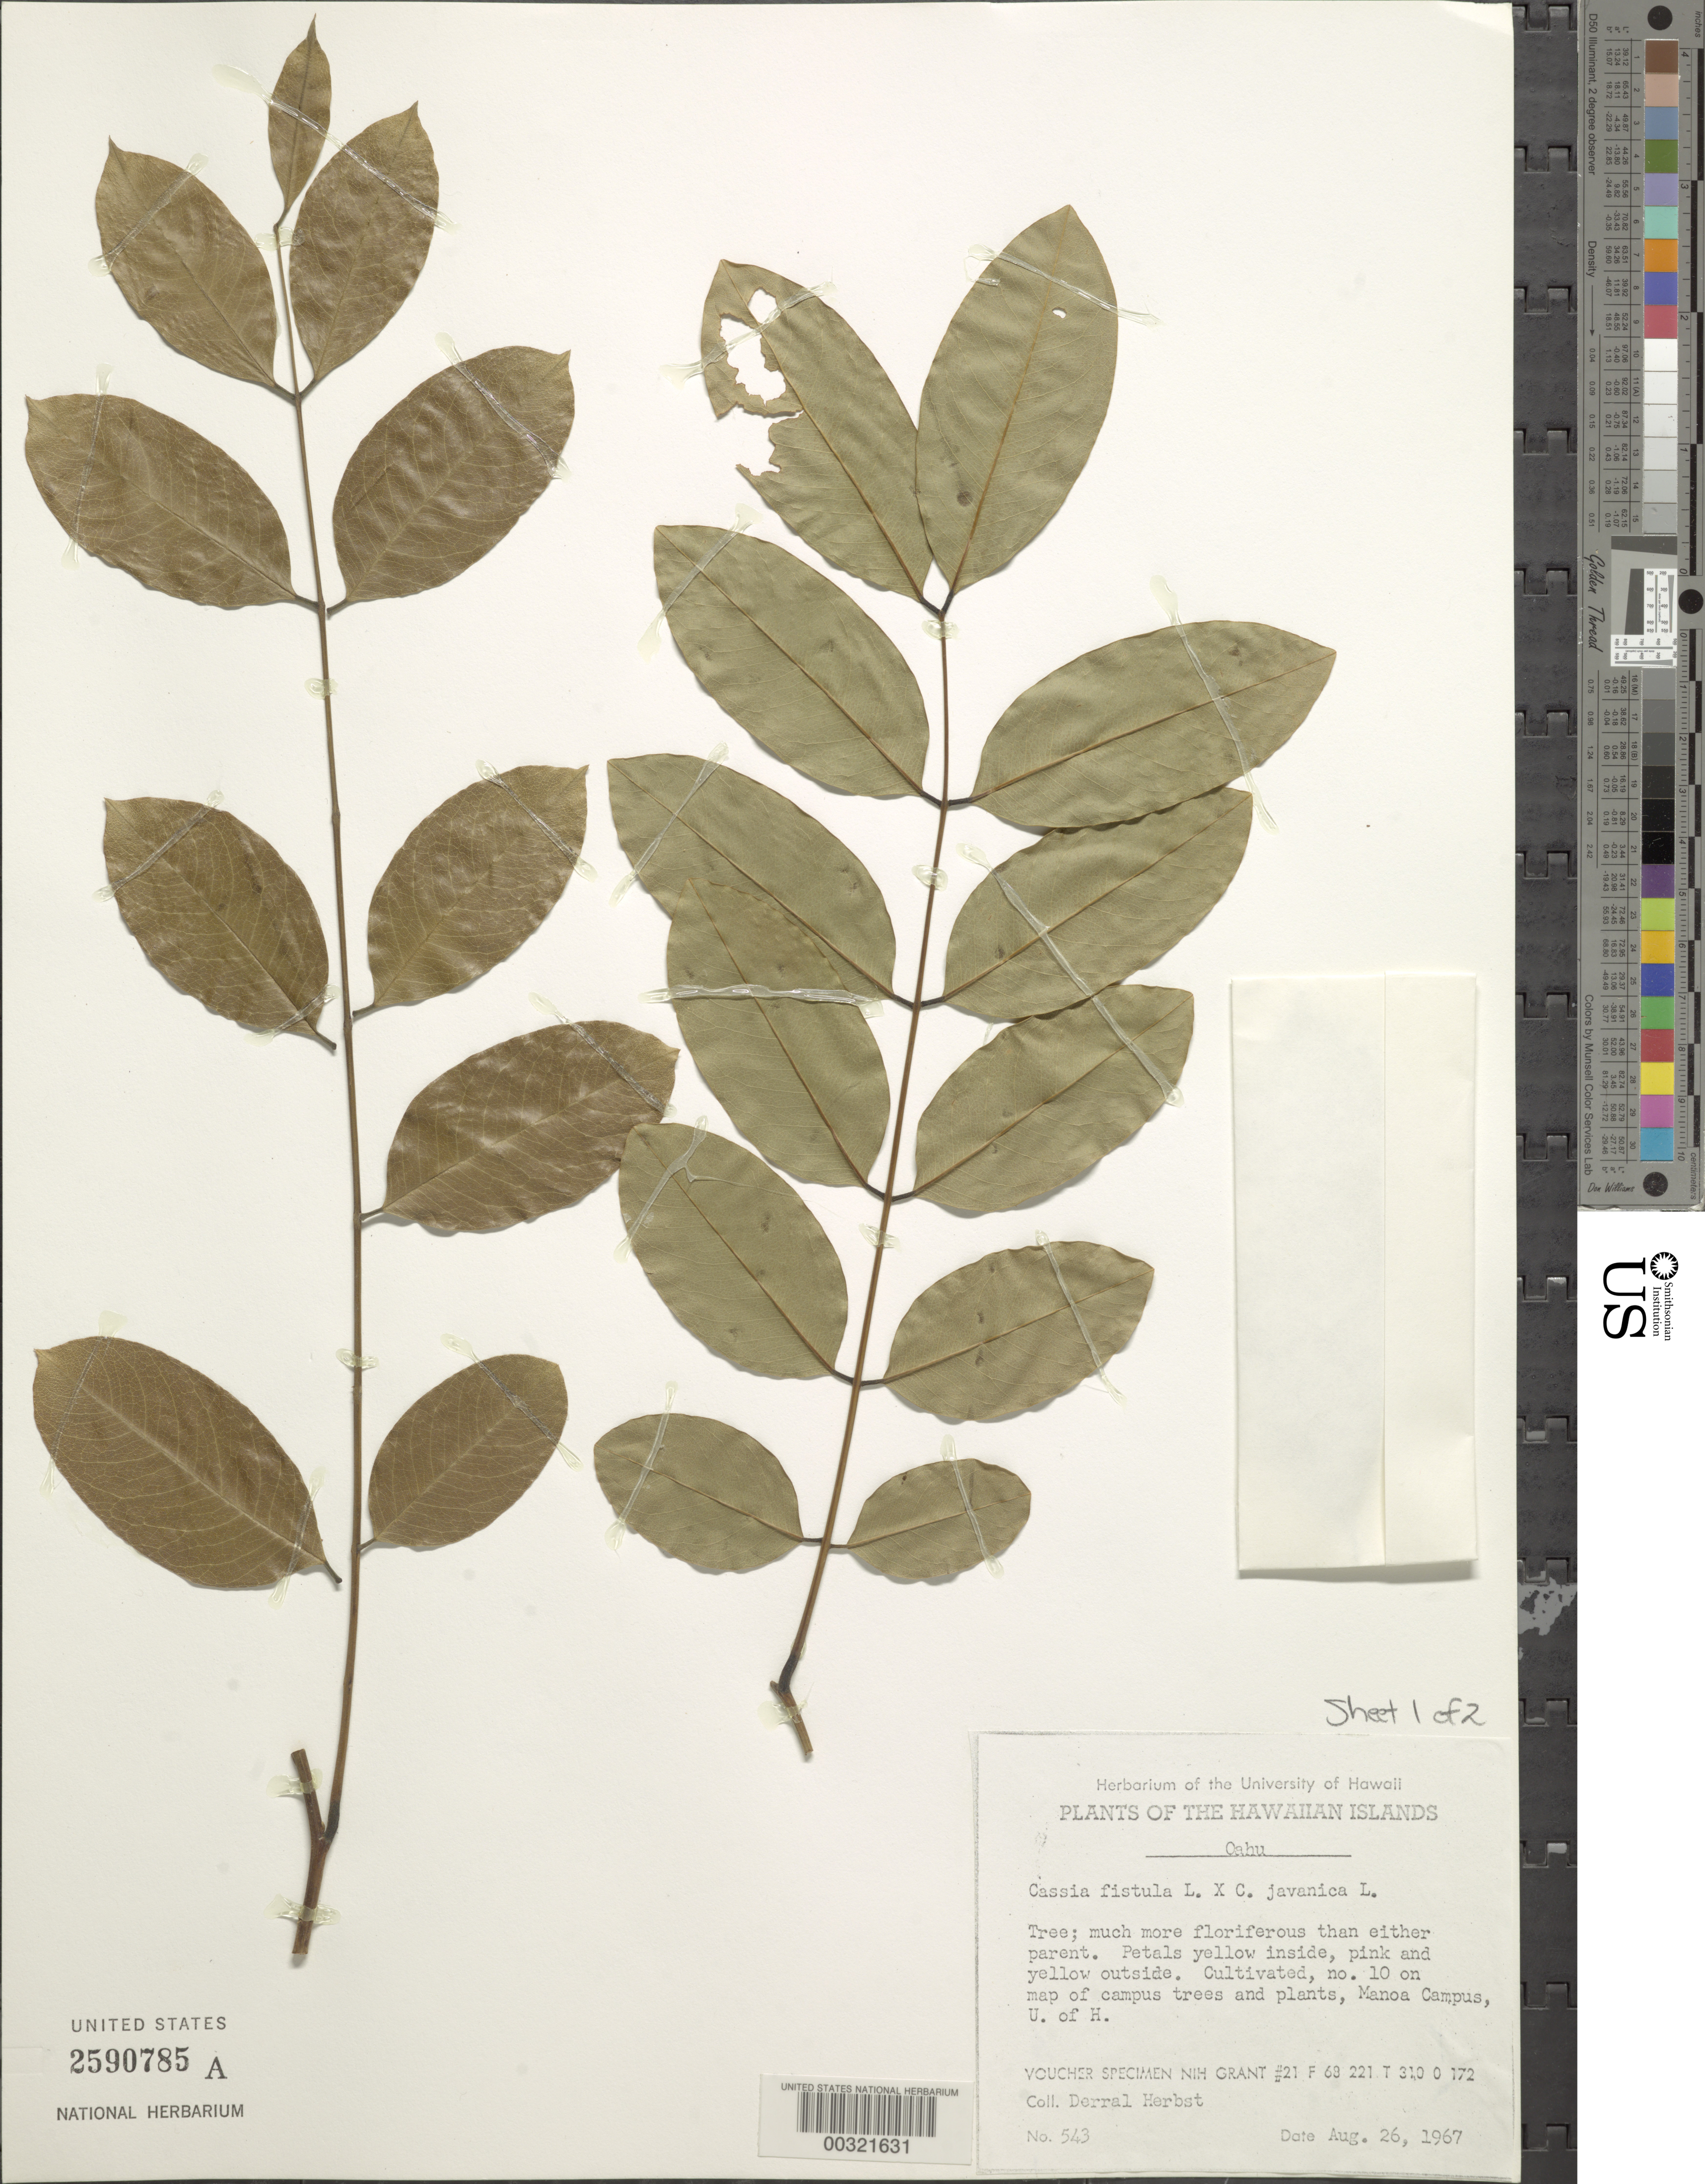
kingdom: Plantae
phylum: Tracheophyta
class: Magnoliopsida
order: Fabales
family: Fabaceae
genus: Cassia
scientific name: Cassia fistula x C. javanica L.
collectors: D. R. Herbst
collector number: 543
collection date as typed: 26 Aug 1967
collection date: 1967-08-26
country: United States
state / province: Hawaii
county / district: Honolulu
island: Oahu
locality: Honolulu, on manoa campus of university of hawaii, no. 10 on map of campus trees and plants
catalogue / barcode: US 2590785A